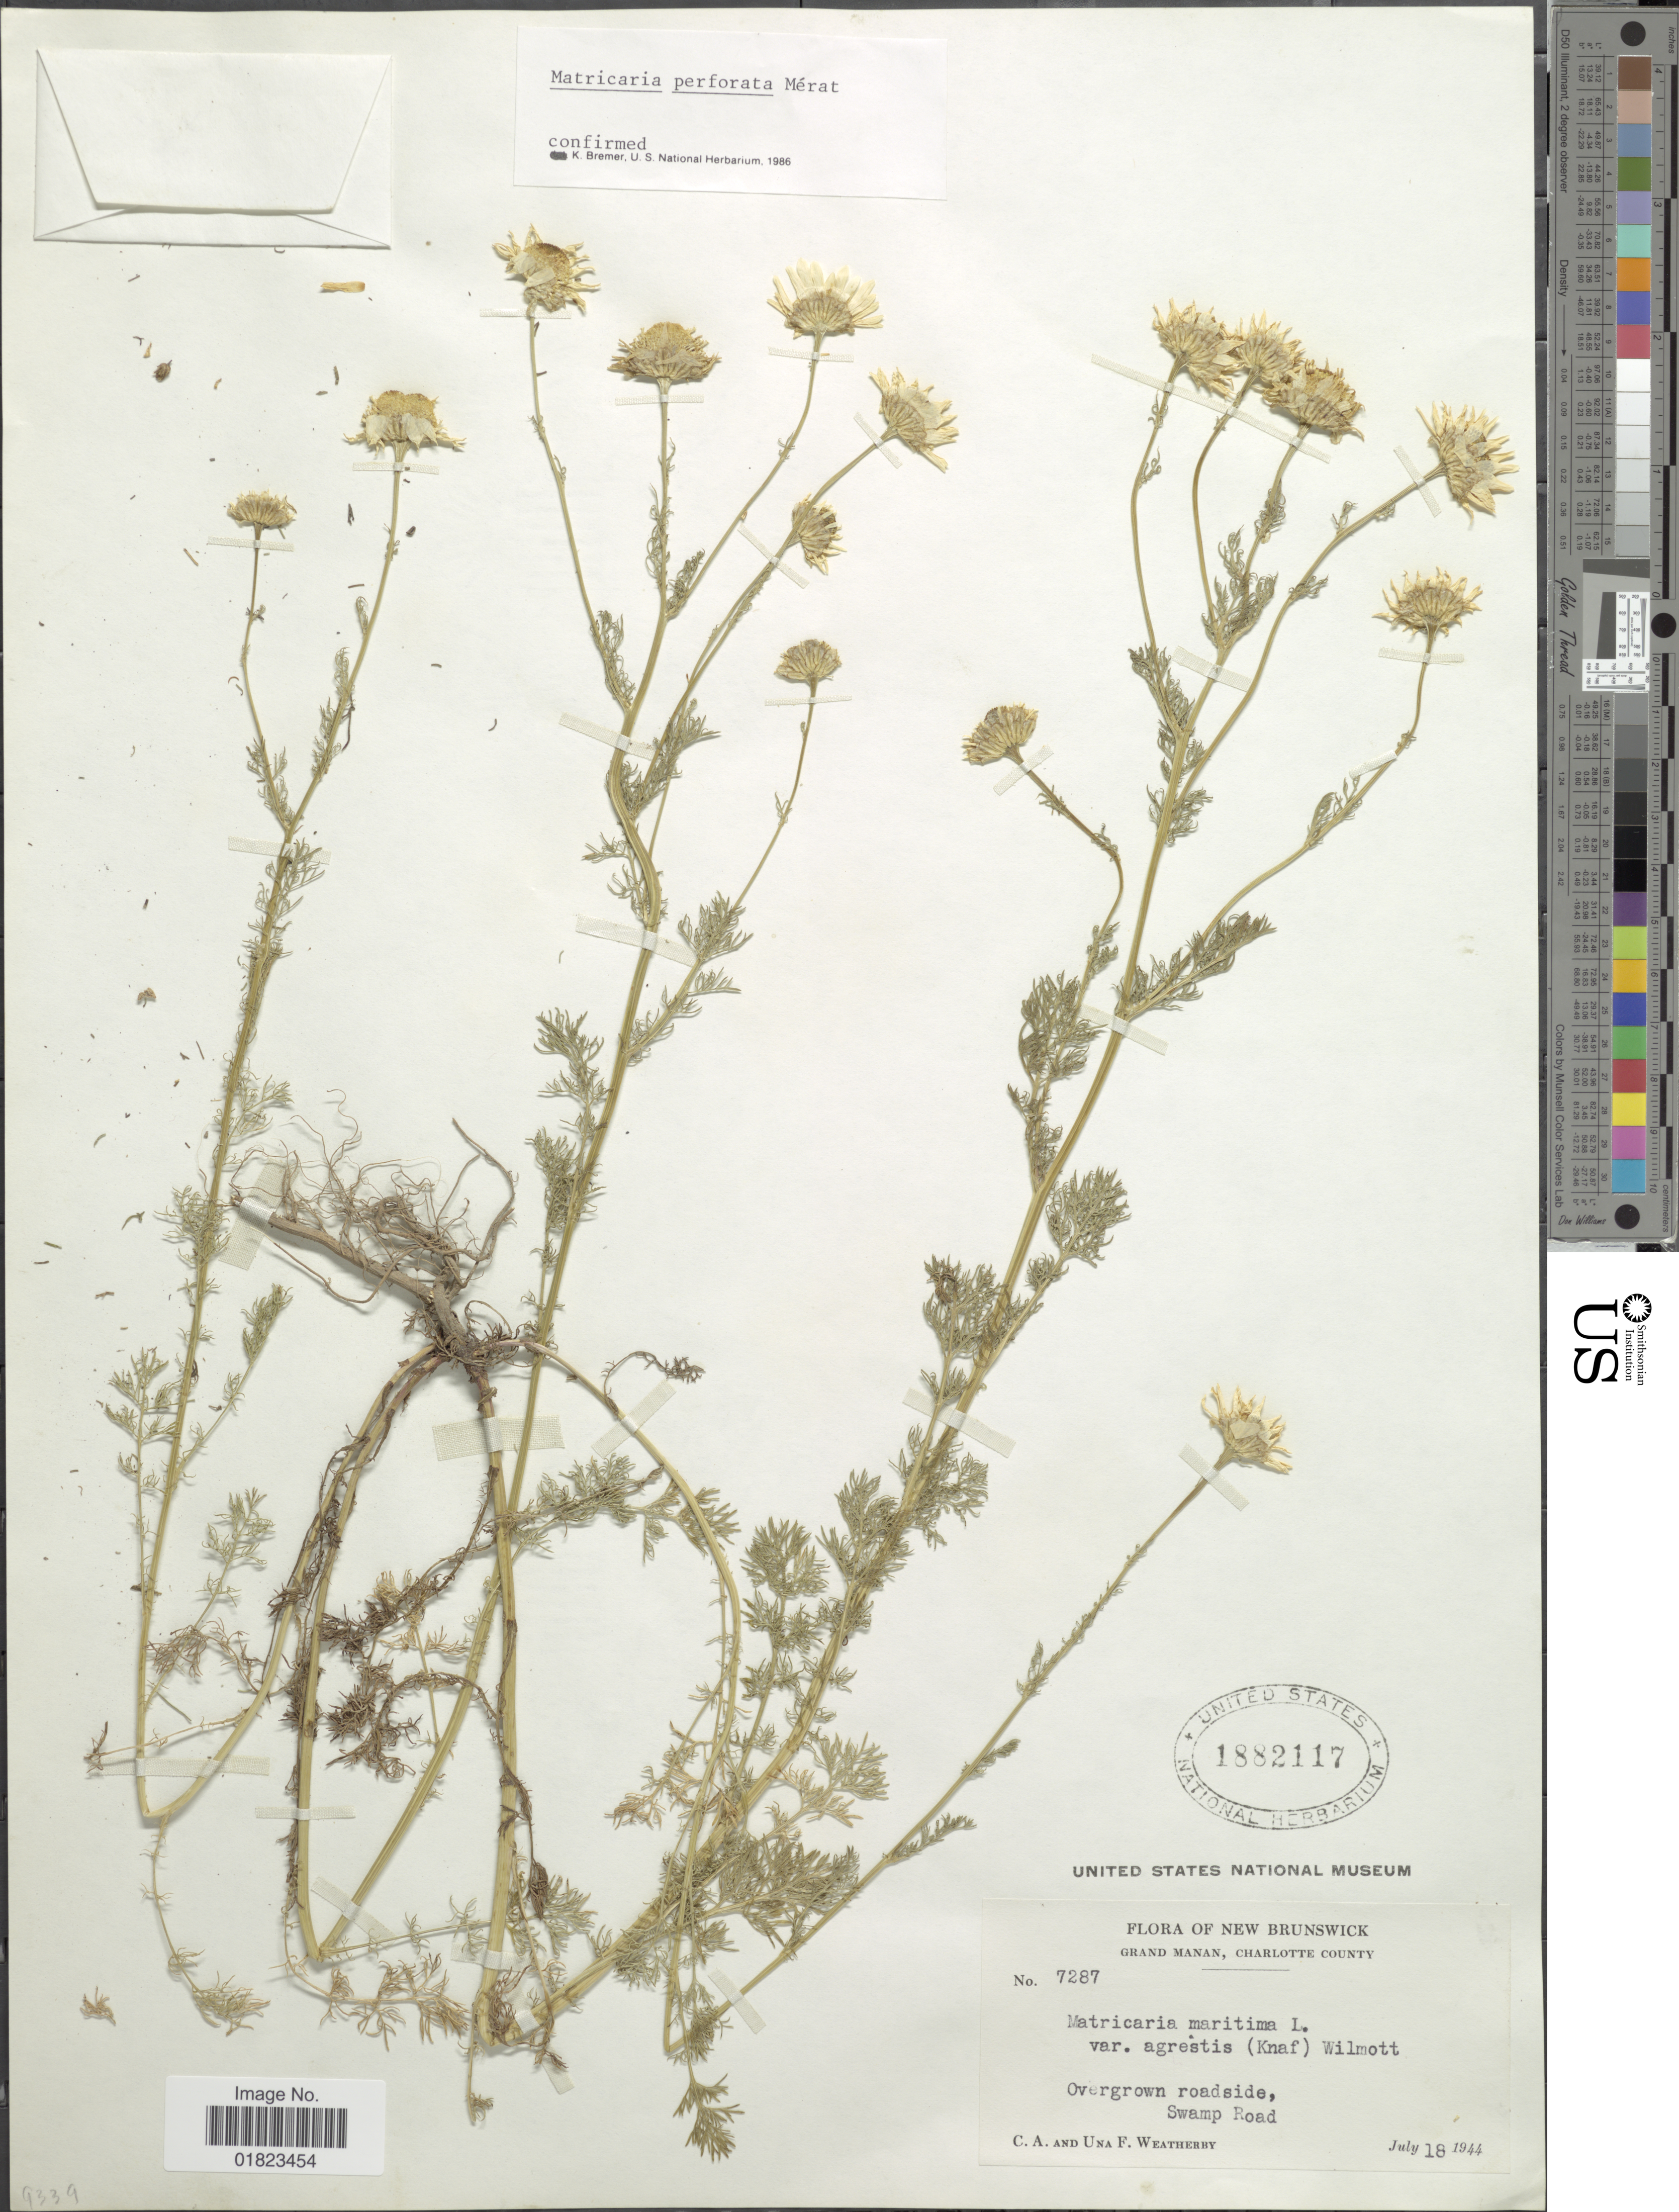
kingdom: Plantae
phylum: Tracheophyta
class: Magnoliopsida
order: Asterales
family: Asteraceae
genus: Tripleurospermum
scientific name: Tripleurospermum perforatum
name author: (Mérat) Laínz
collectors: C. A. Weatherby & U. L. Weatherby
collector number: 7287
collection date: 1944-07-18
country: Canada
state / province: New Brunswick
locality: New Brunswick, Grand Manan, Charlotte County. Overgrown roadside, Swamp Road.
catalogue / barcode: US 1882117